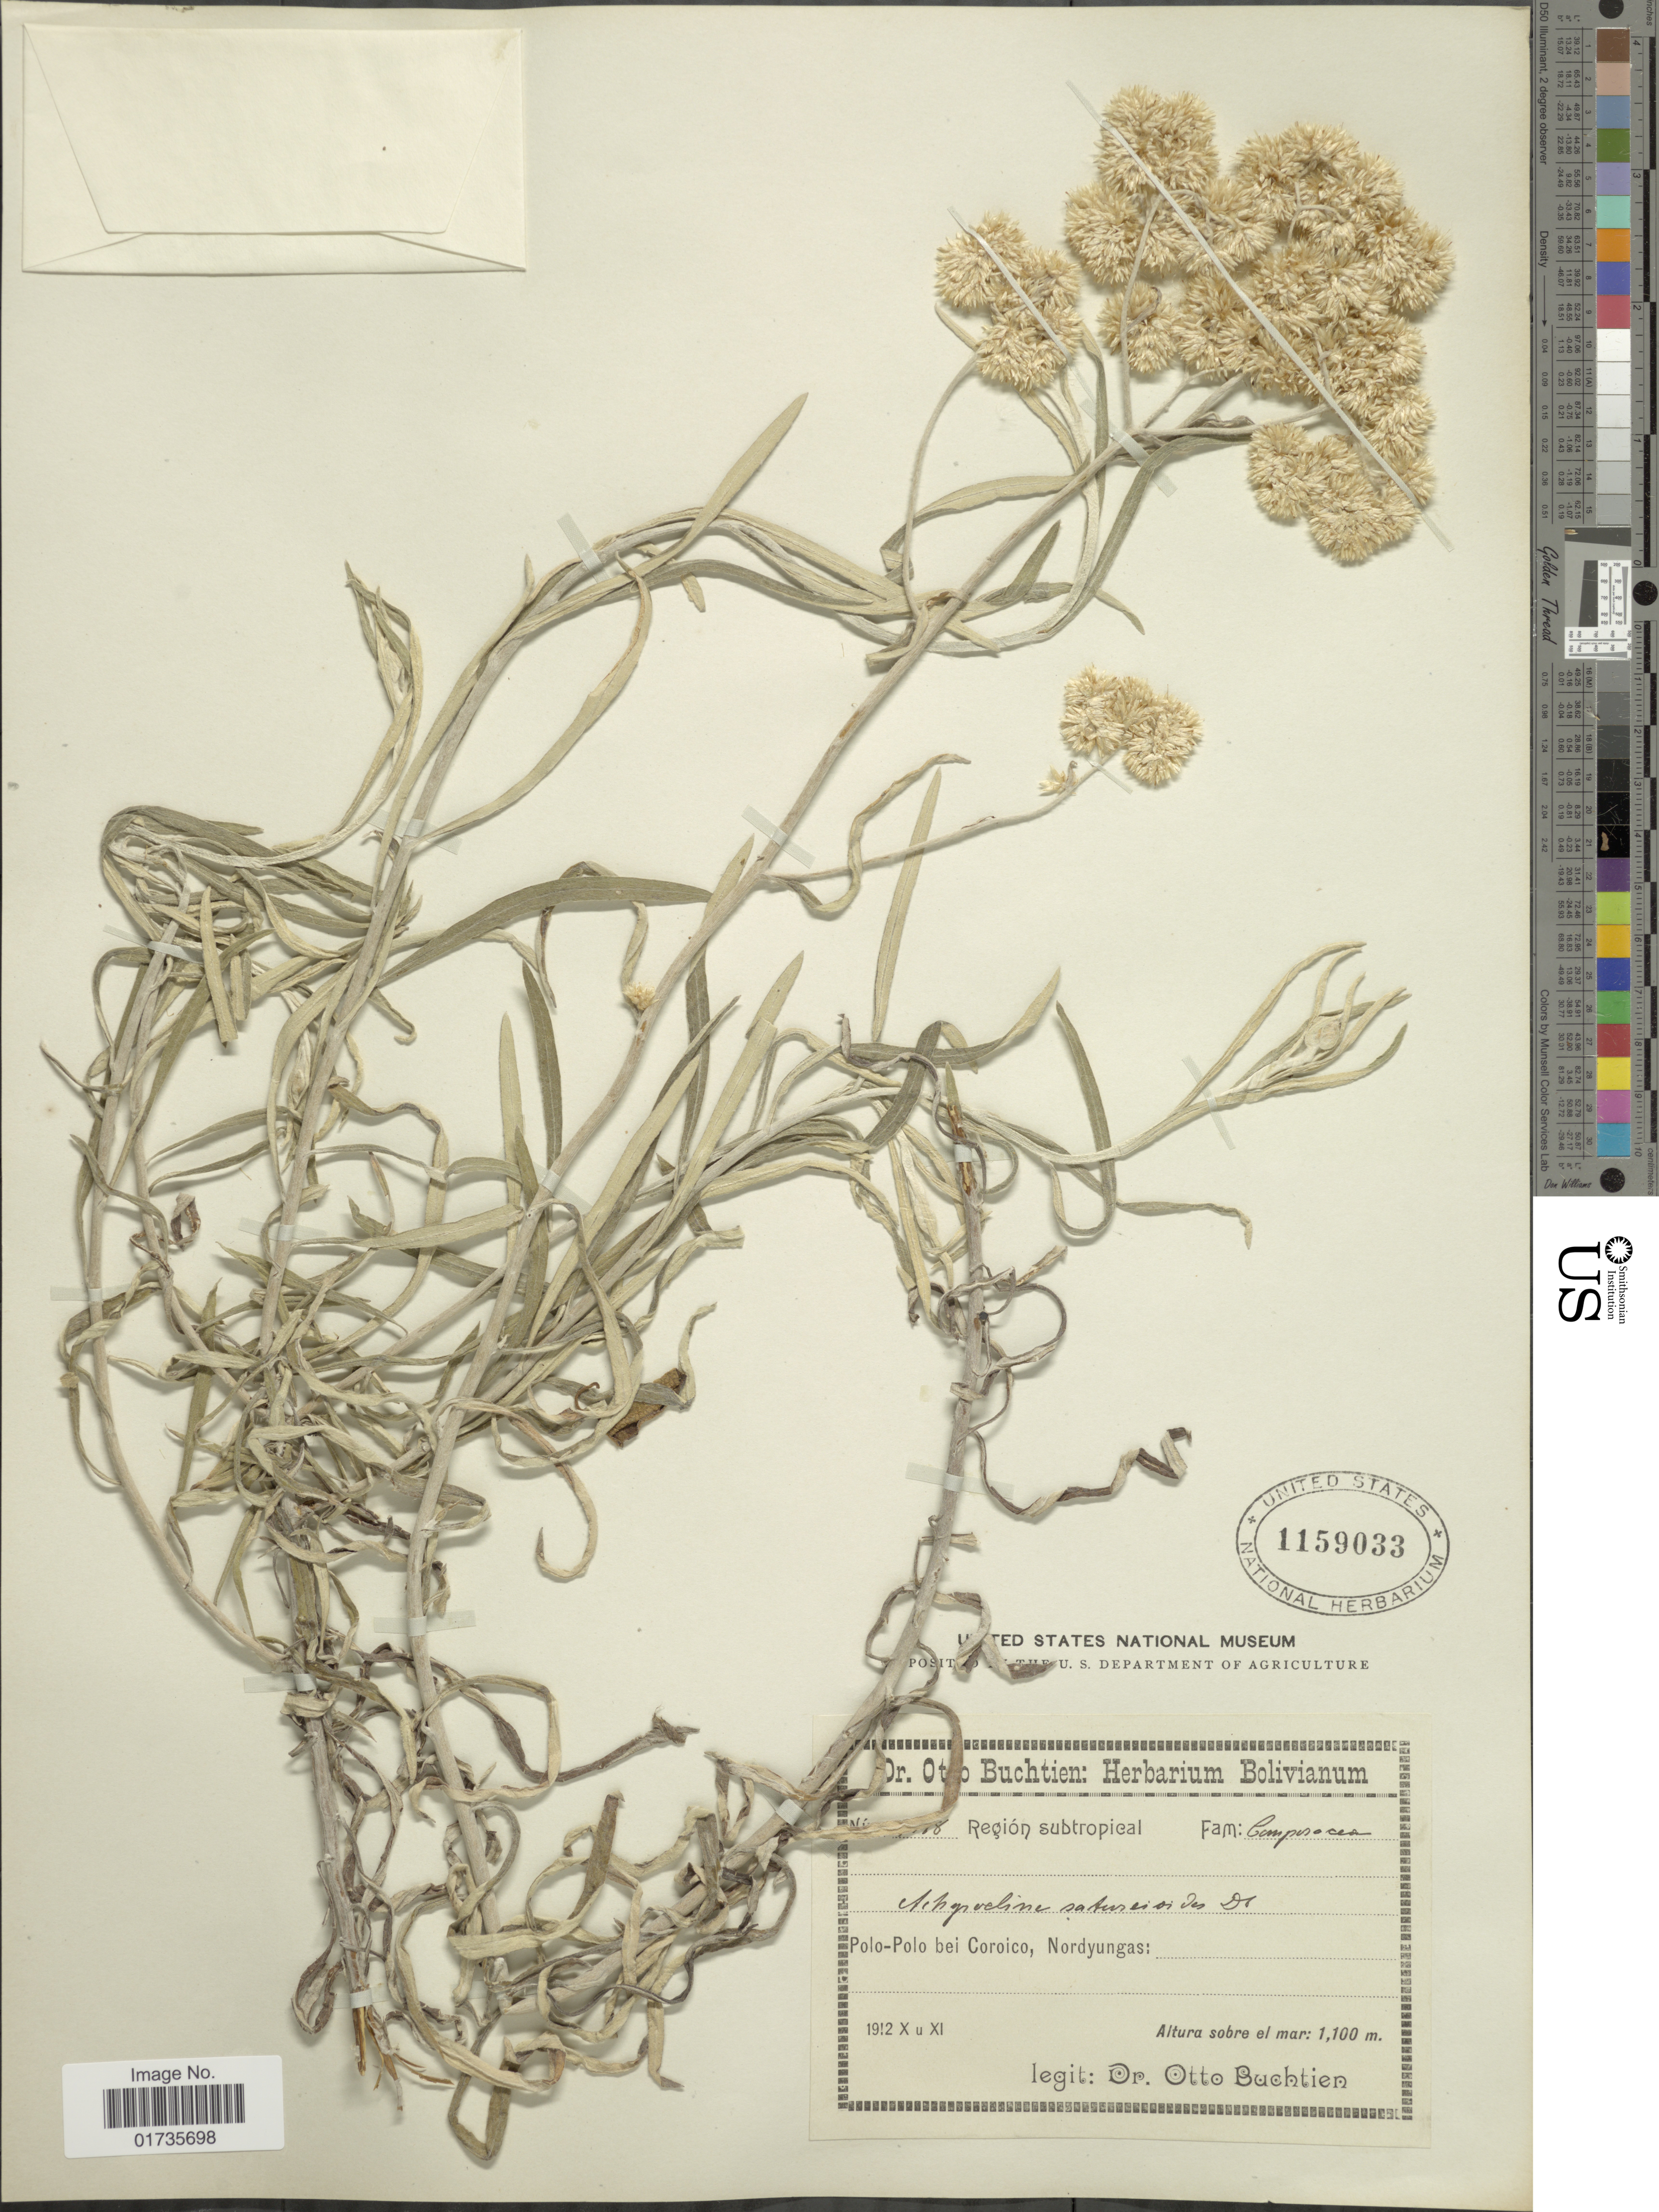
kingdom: Plantae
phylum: Tracheophyta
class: Magnoliopsida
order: Asterales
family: Asteraceae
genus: Achyrocline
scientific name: Achyrocline satureioides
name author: (Lam.) DC.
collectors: O. Buchtien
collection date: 1912-10/1912-11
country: Bolivia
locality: Polo-Polo bei Coroico, Nordyungas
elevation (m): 1100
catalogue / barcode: US 1159033